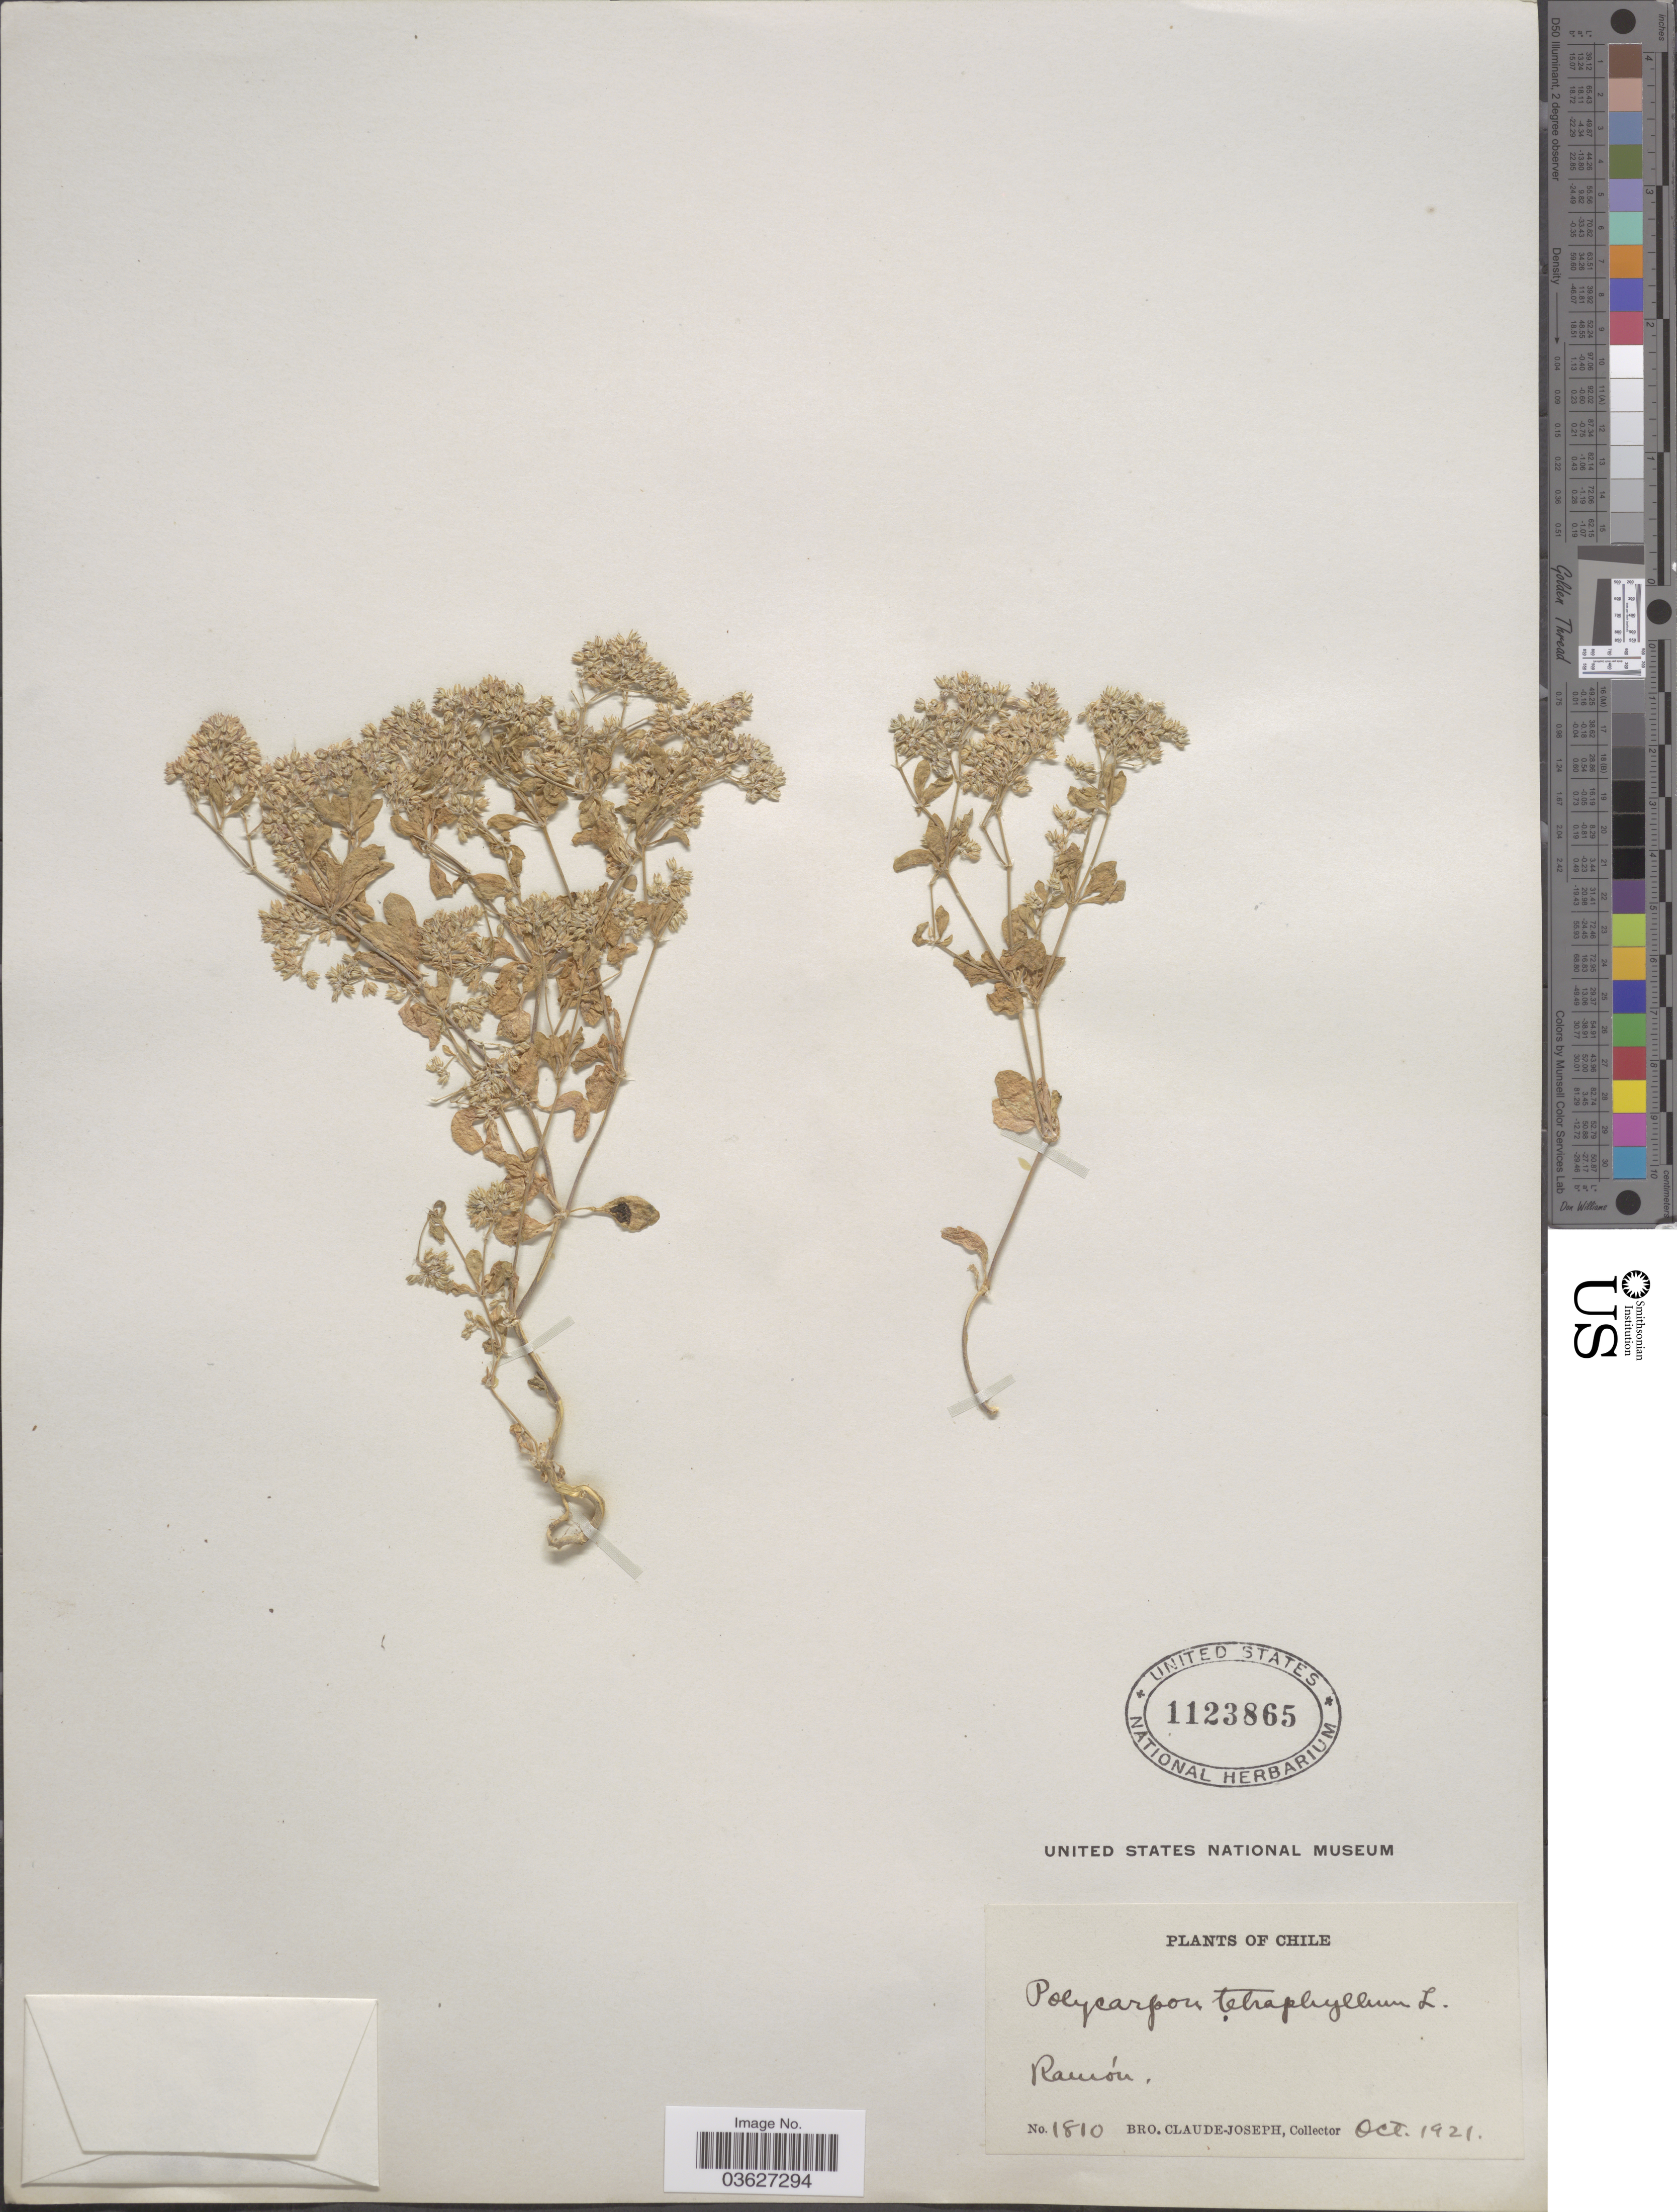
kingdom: Plantae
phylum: Tracheophyta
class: Magnoliopsida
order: Caryophyllales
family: Caryophyllaceae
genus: Polycarpon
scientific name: Polycarpon tetraphyllum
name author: (L.) L.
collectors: Bro. Claude-Joseph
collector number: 1810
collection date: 1921-10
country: Chile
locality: Ramón.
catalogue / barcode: US 1123865